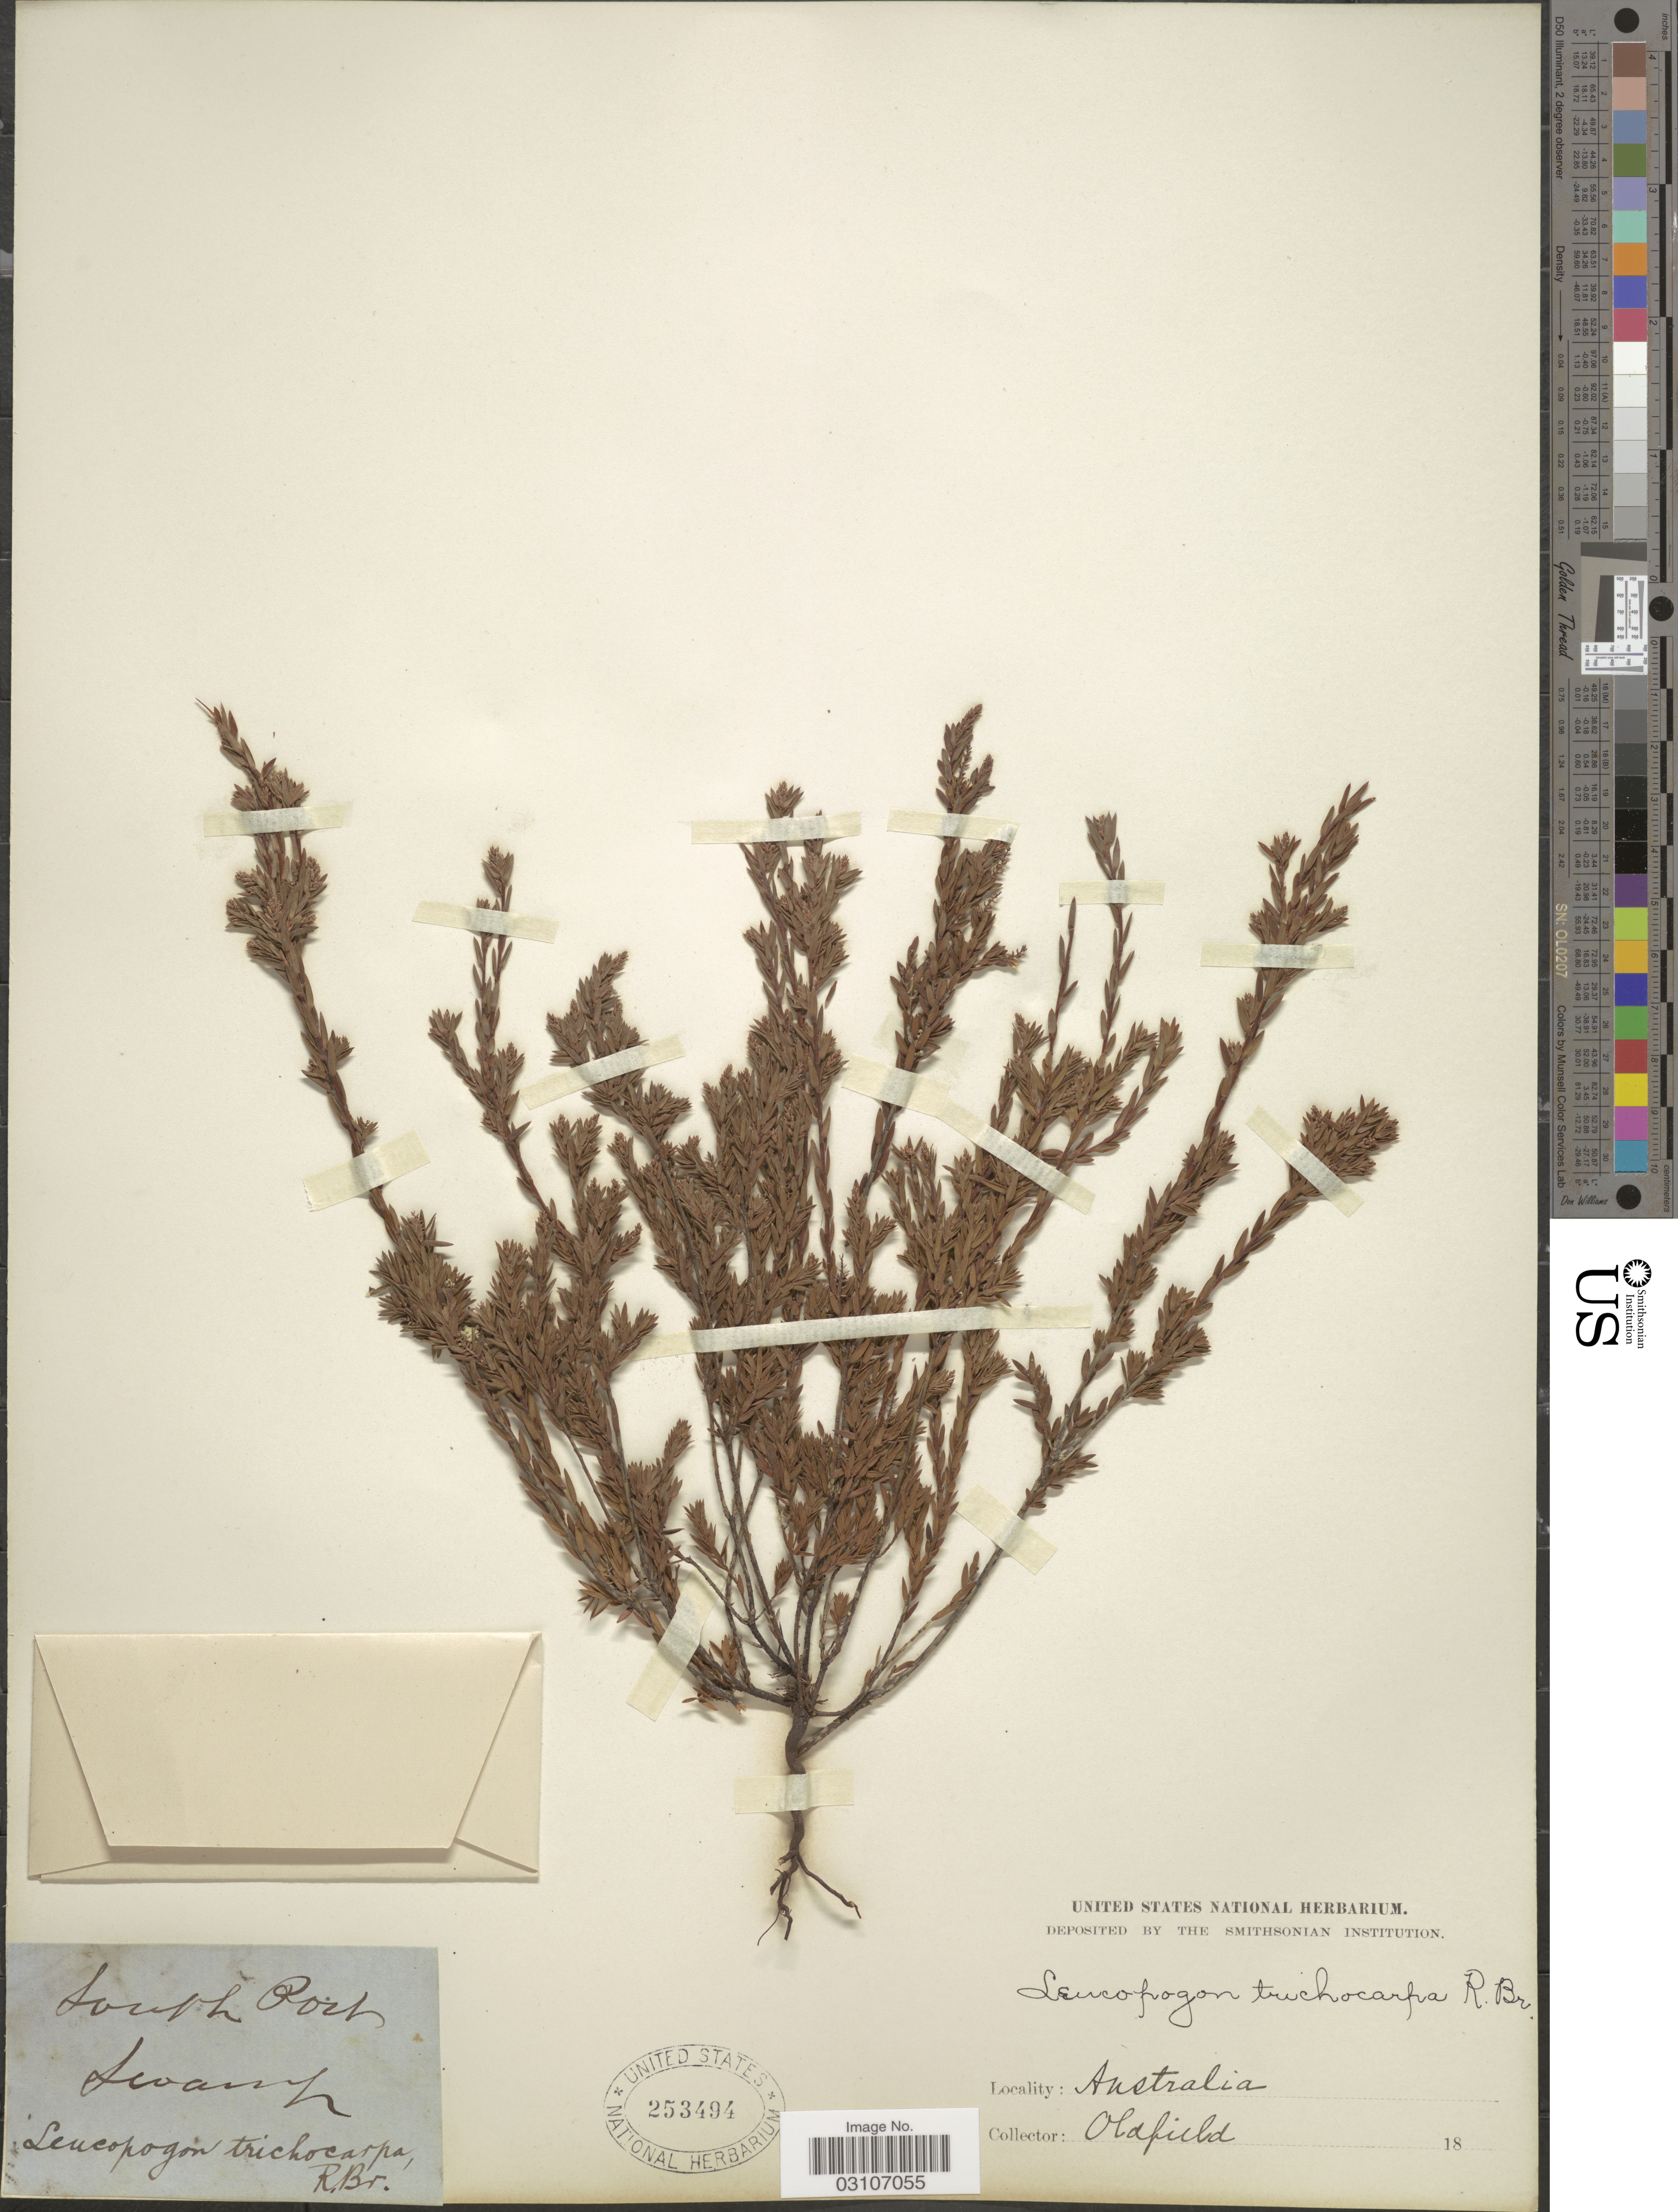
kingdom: Plantae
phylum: Tracheophyta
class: Magnoliopsida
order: Ericales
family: Ericaceae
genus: Leucopogon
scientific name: Leucopogon trichocarpus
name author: R. Br.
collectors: Oldfield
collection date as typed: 18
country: Australia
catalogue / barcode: US 253494